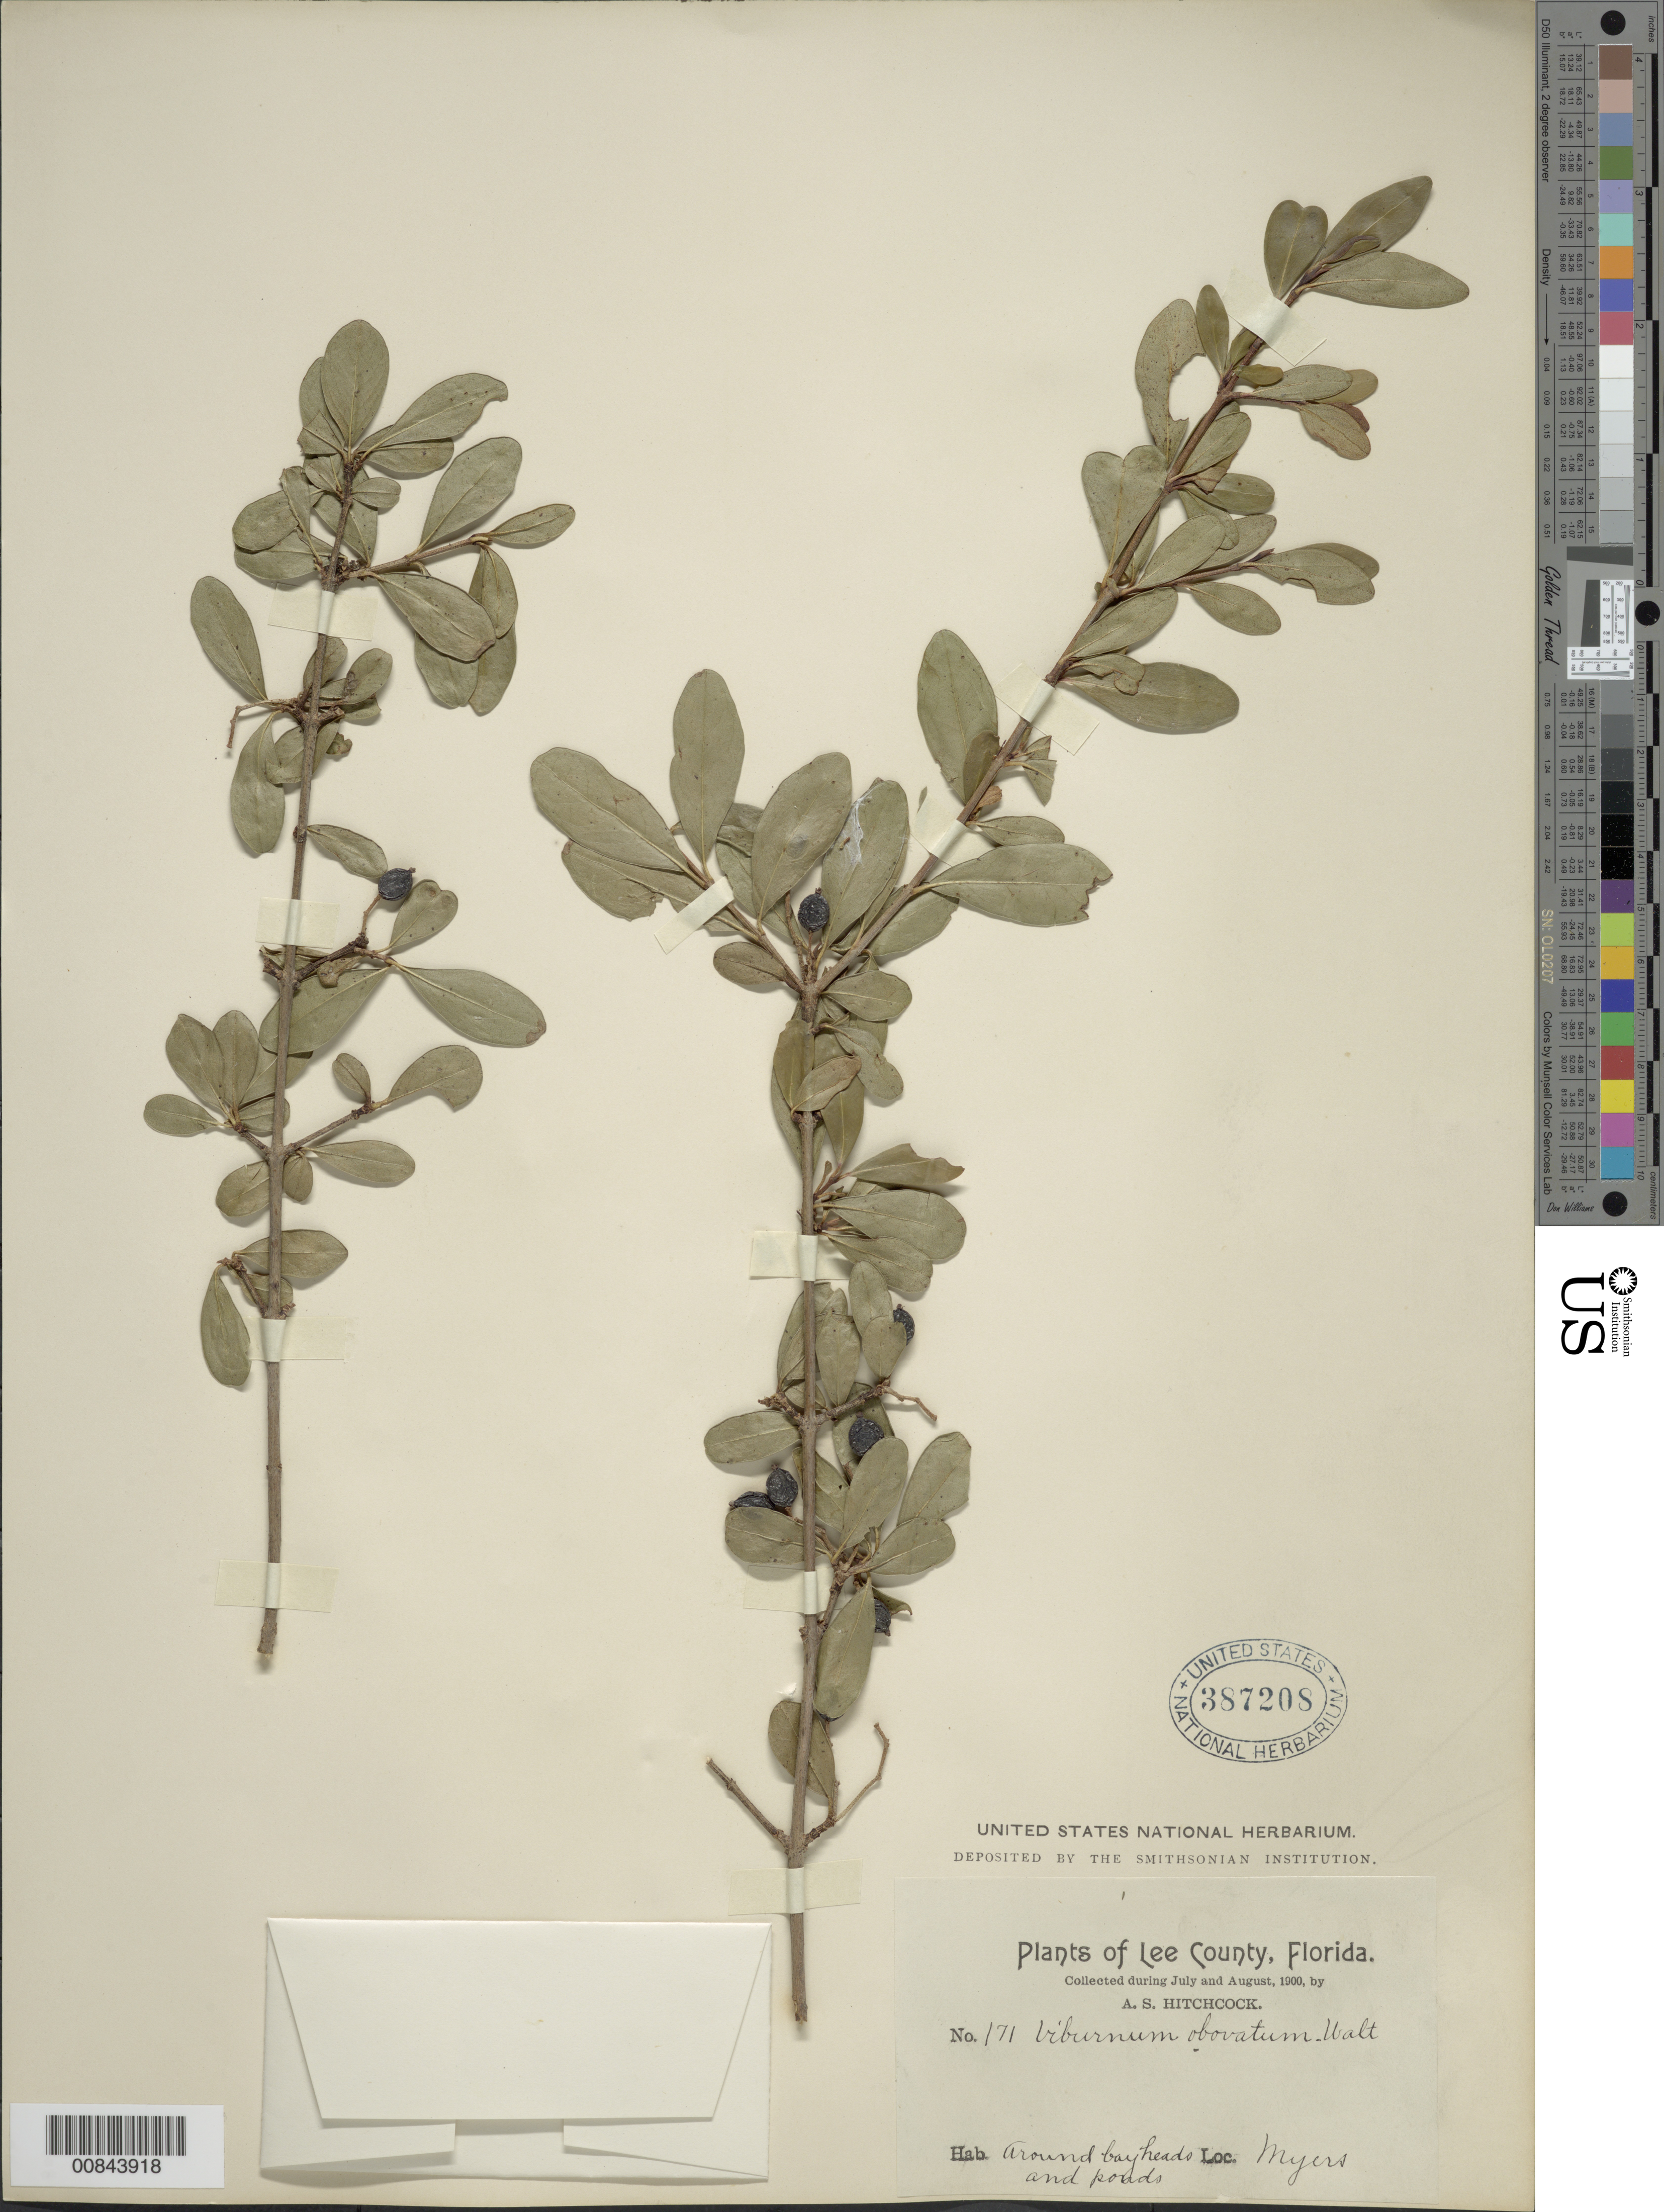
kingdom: Plantae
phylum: Tracheophyta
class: Magnoliopsida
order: Dipsacales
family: Viburnaceae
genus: Viburnum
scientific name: Viburnum obovatum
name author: Walter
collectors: A. S. Hitchcock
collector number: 171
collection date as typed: Jul 1900 to -- Aug 1900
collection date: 1900-07/1900-08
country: United States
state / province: Florida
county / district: Lee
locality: Myers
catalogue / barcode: US 387208